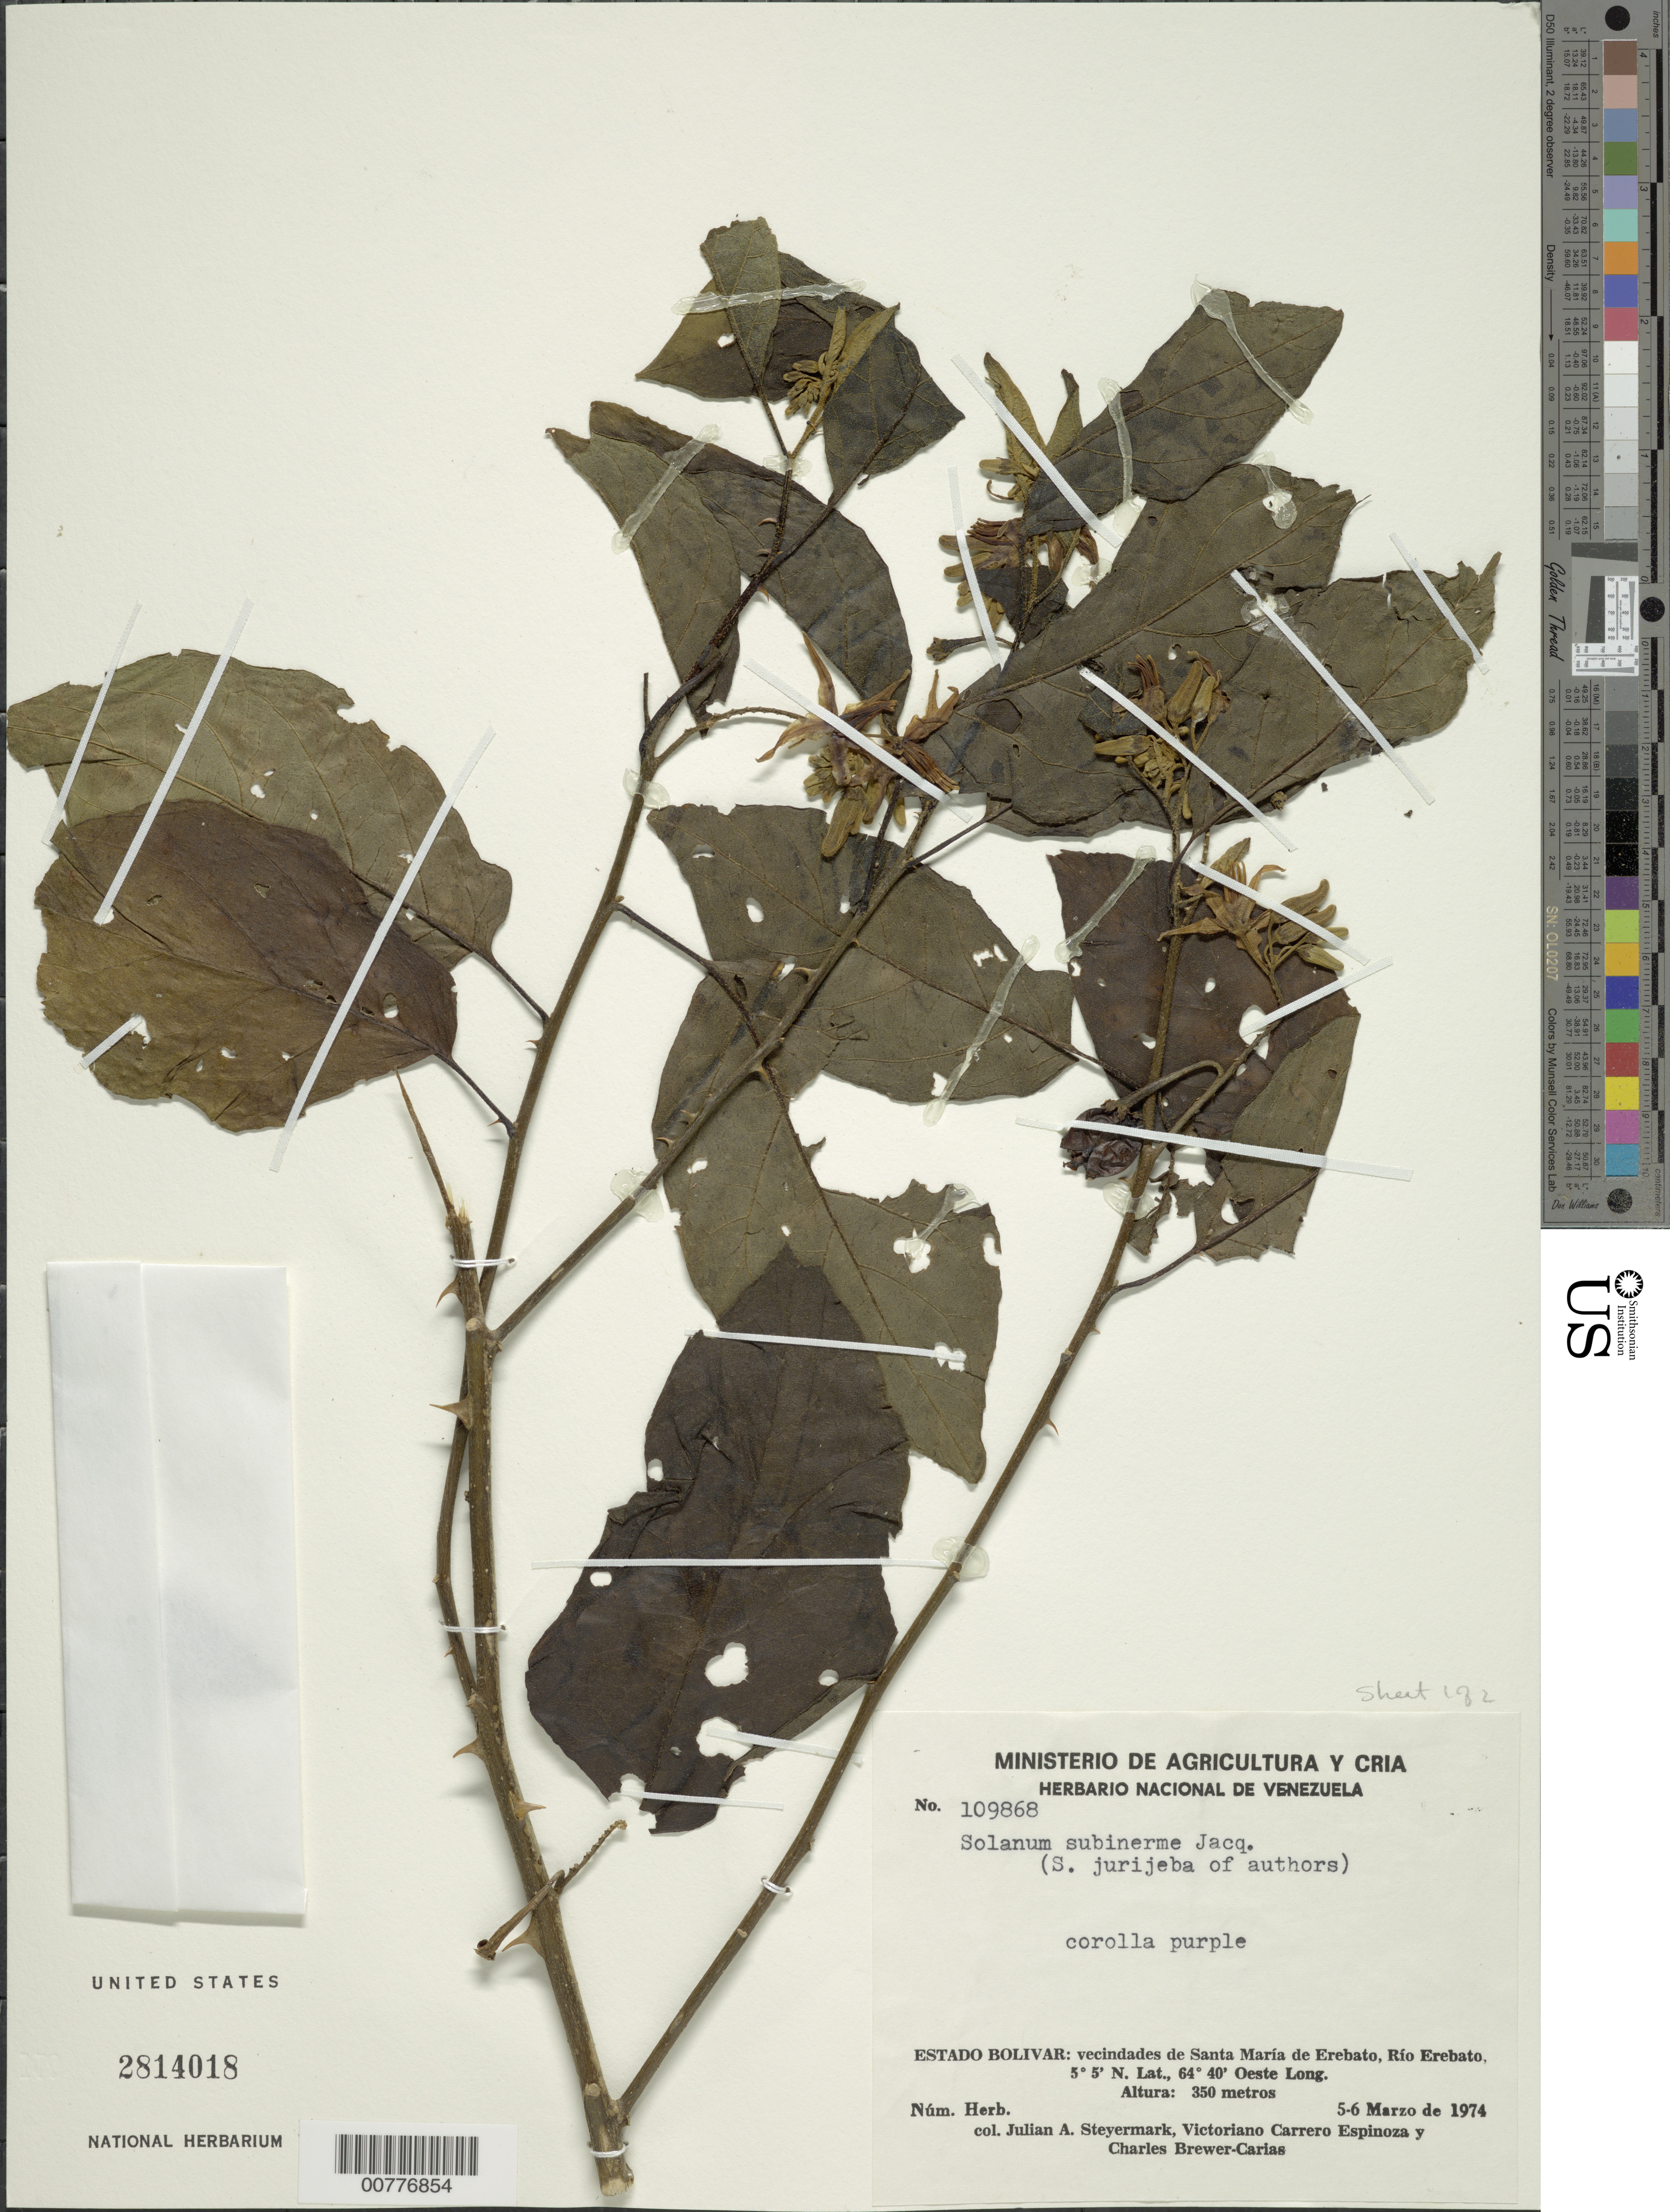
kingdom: Plantae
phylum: Tracheophyta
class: Magnoliopsida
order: Solanales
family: Solanaceae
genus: Solanum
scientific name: Solanum subinerme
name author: Jacq.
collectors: J. Steyermark, V. Brewer-Carias & G. Carreño Espinosa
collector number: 109868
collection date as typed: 3 Mar 1974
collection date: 1974-03-03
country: Venezuela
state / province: Bolívar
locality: Santa Maria de Erebato, Río Erebato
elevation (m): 350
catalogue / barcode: US 2814018